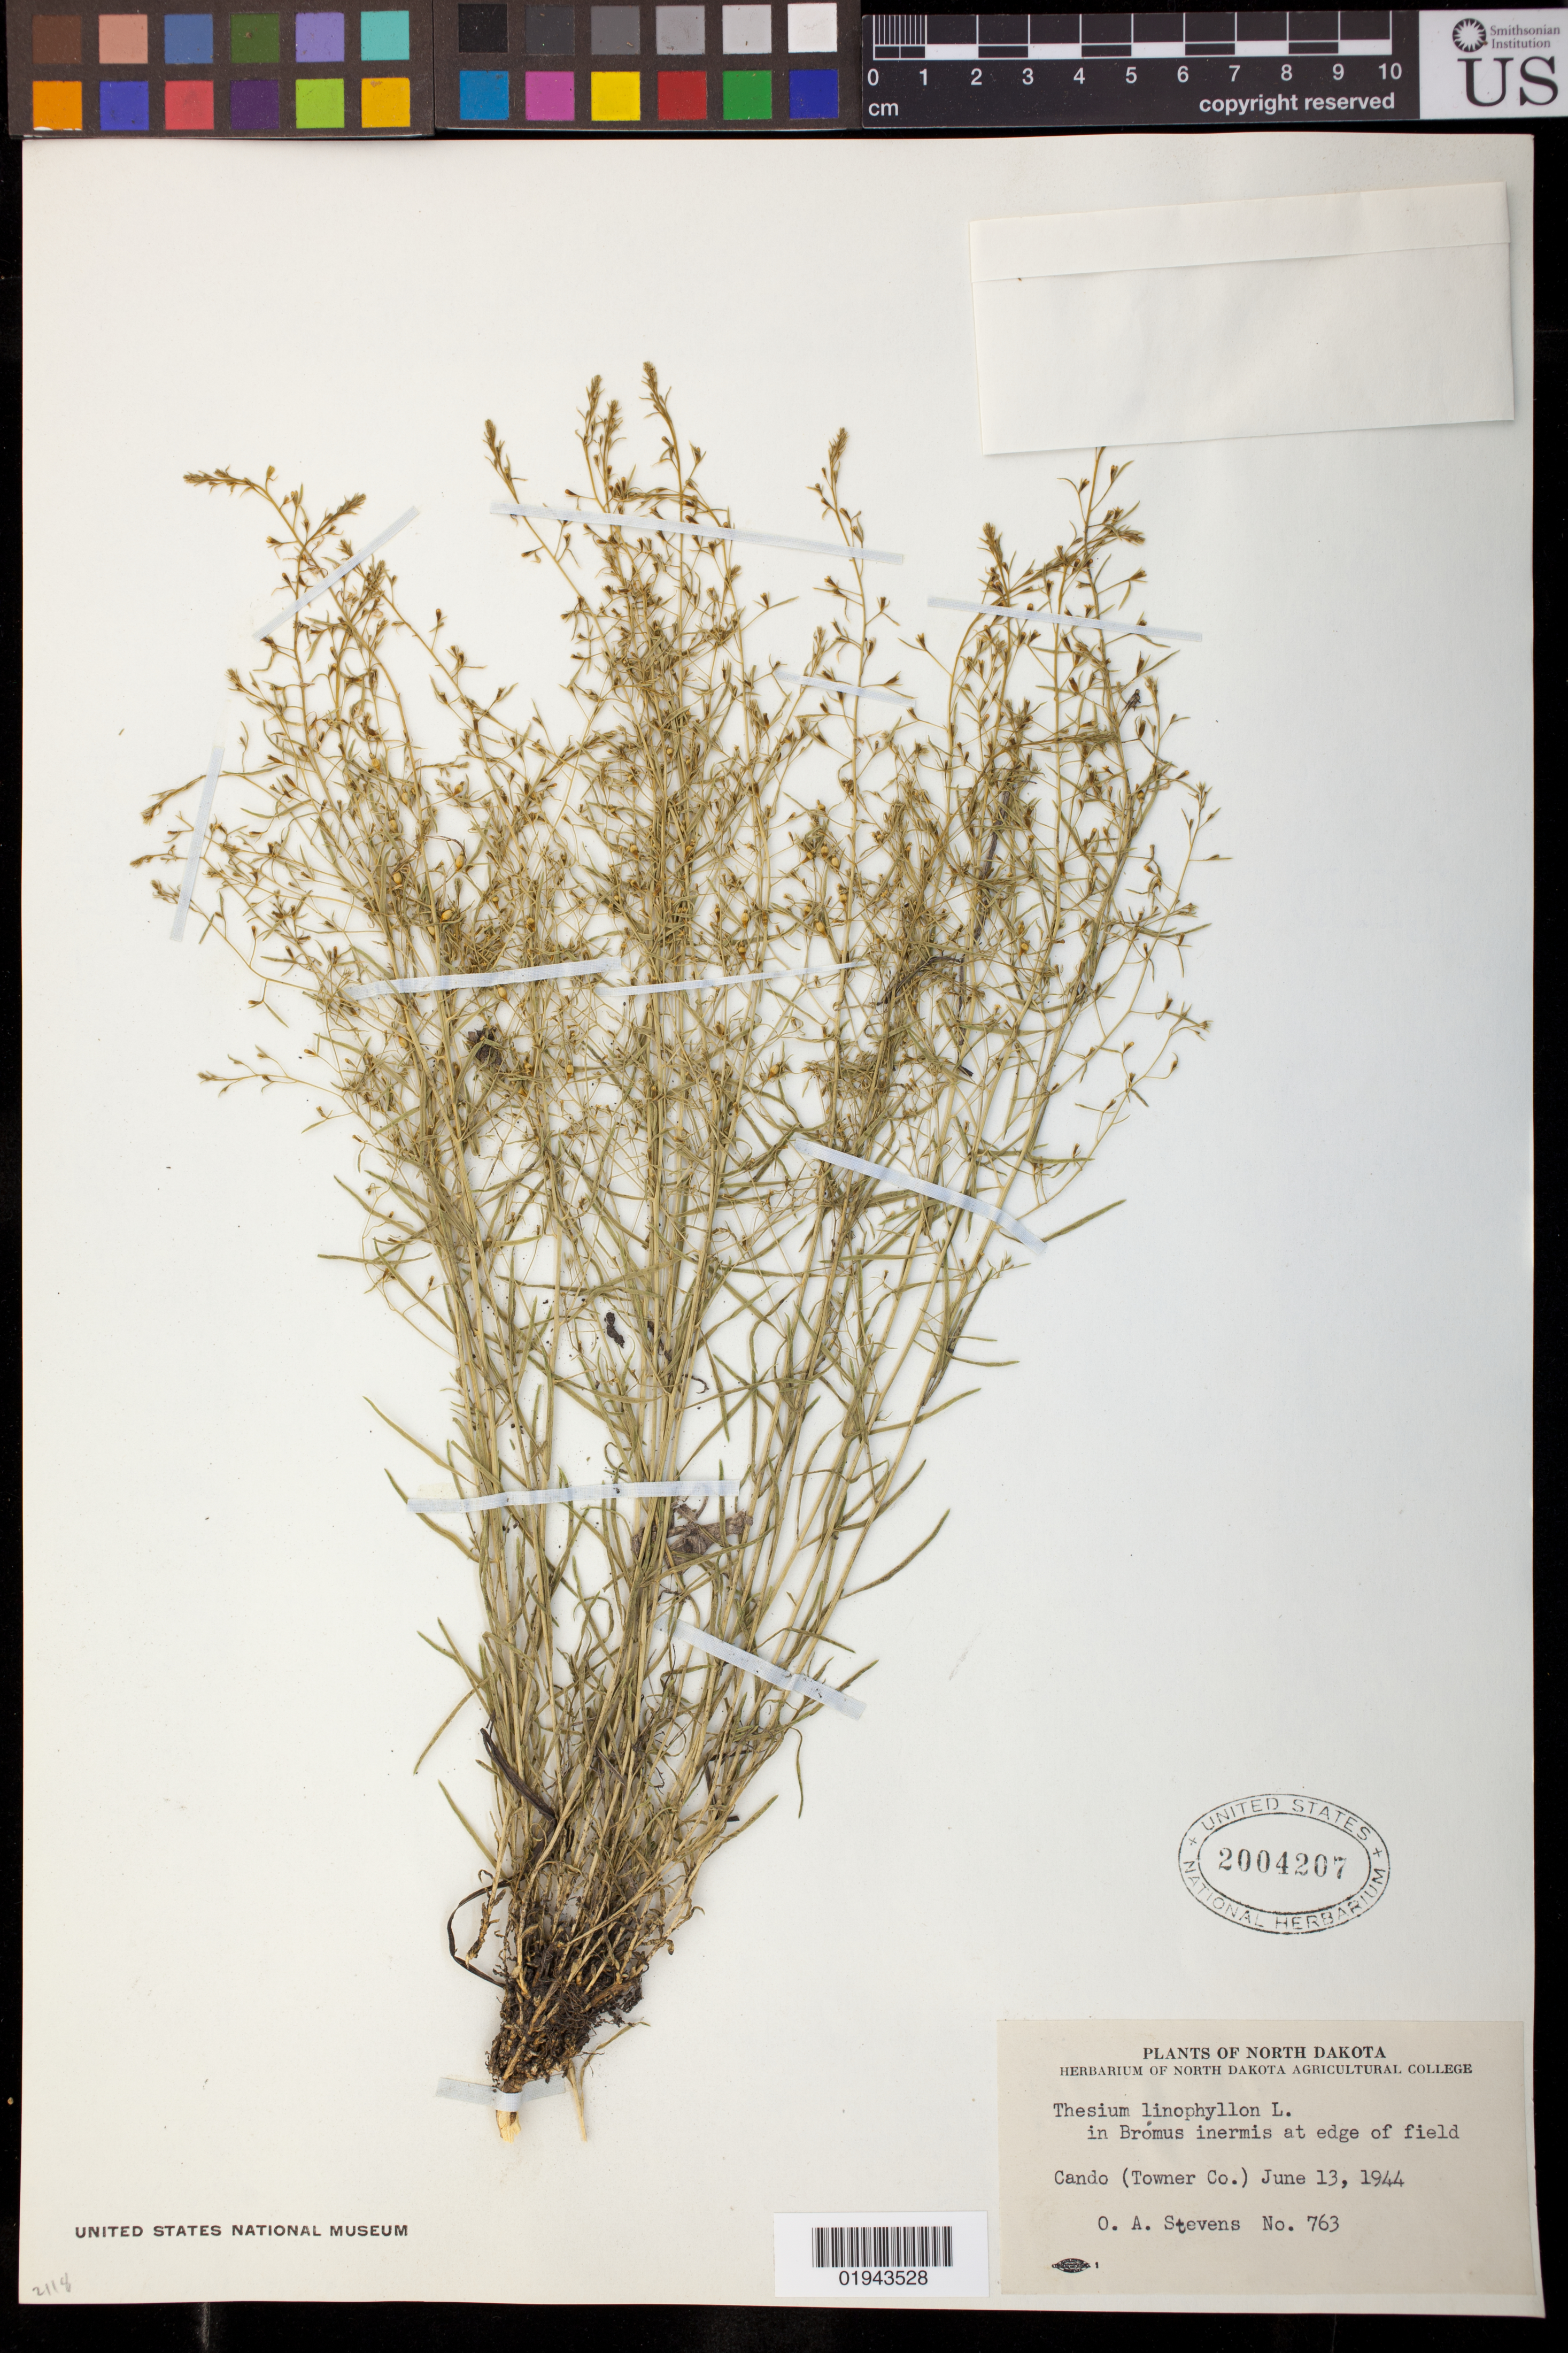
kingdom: Plantae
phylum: Tracheophyta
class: Magnoliopsida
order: Santalales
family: Thesiaceae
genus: Thesium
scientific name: Thesium sp.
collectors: O. Stevens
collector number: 763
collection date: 1944-06-13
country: United States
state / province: North Dakota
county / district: Towner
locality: Cando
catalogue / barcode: US 2004207